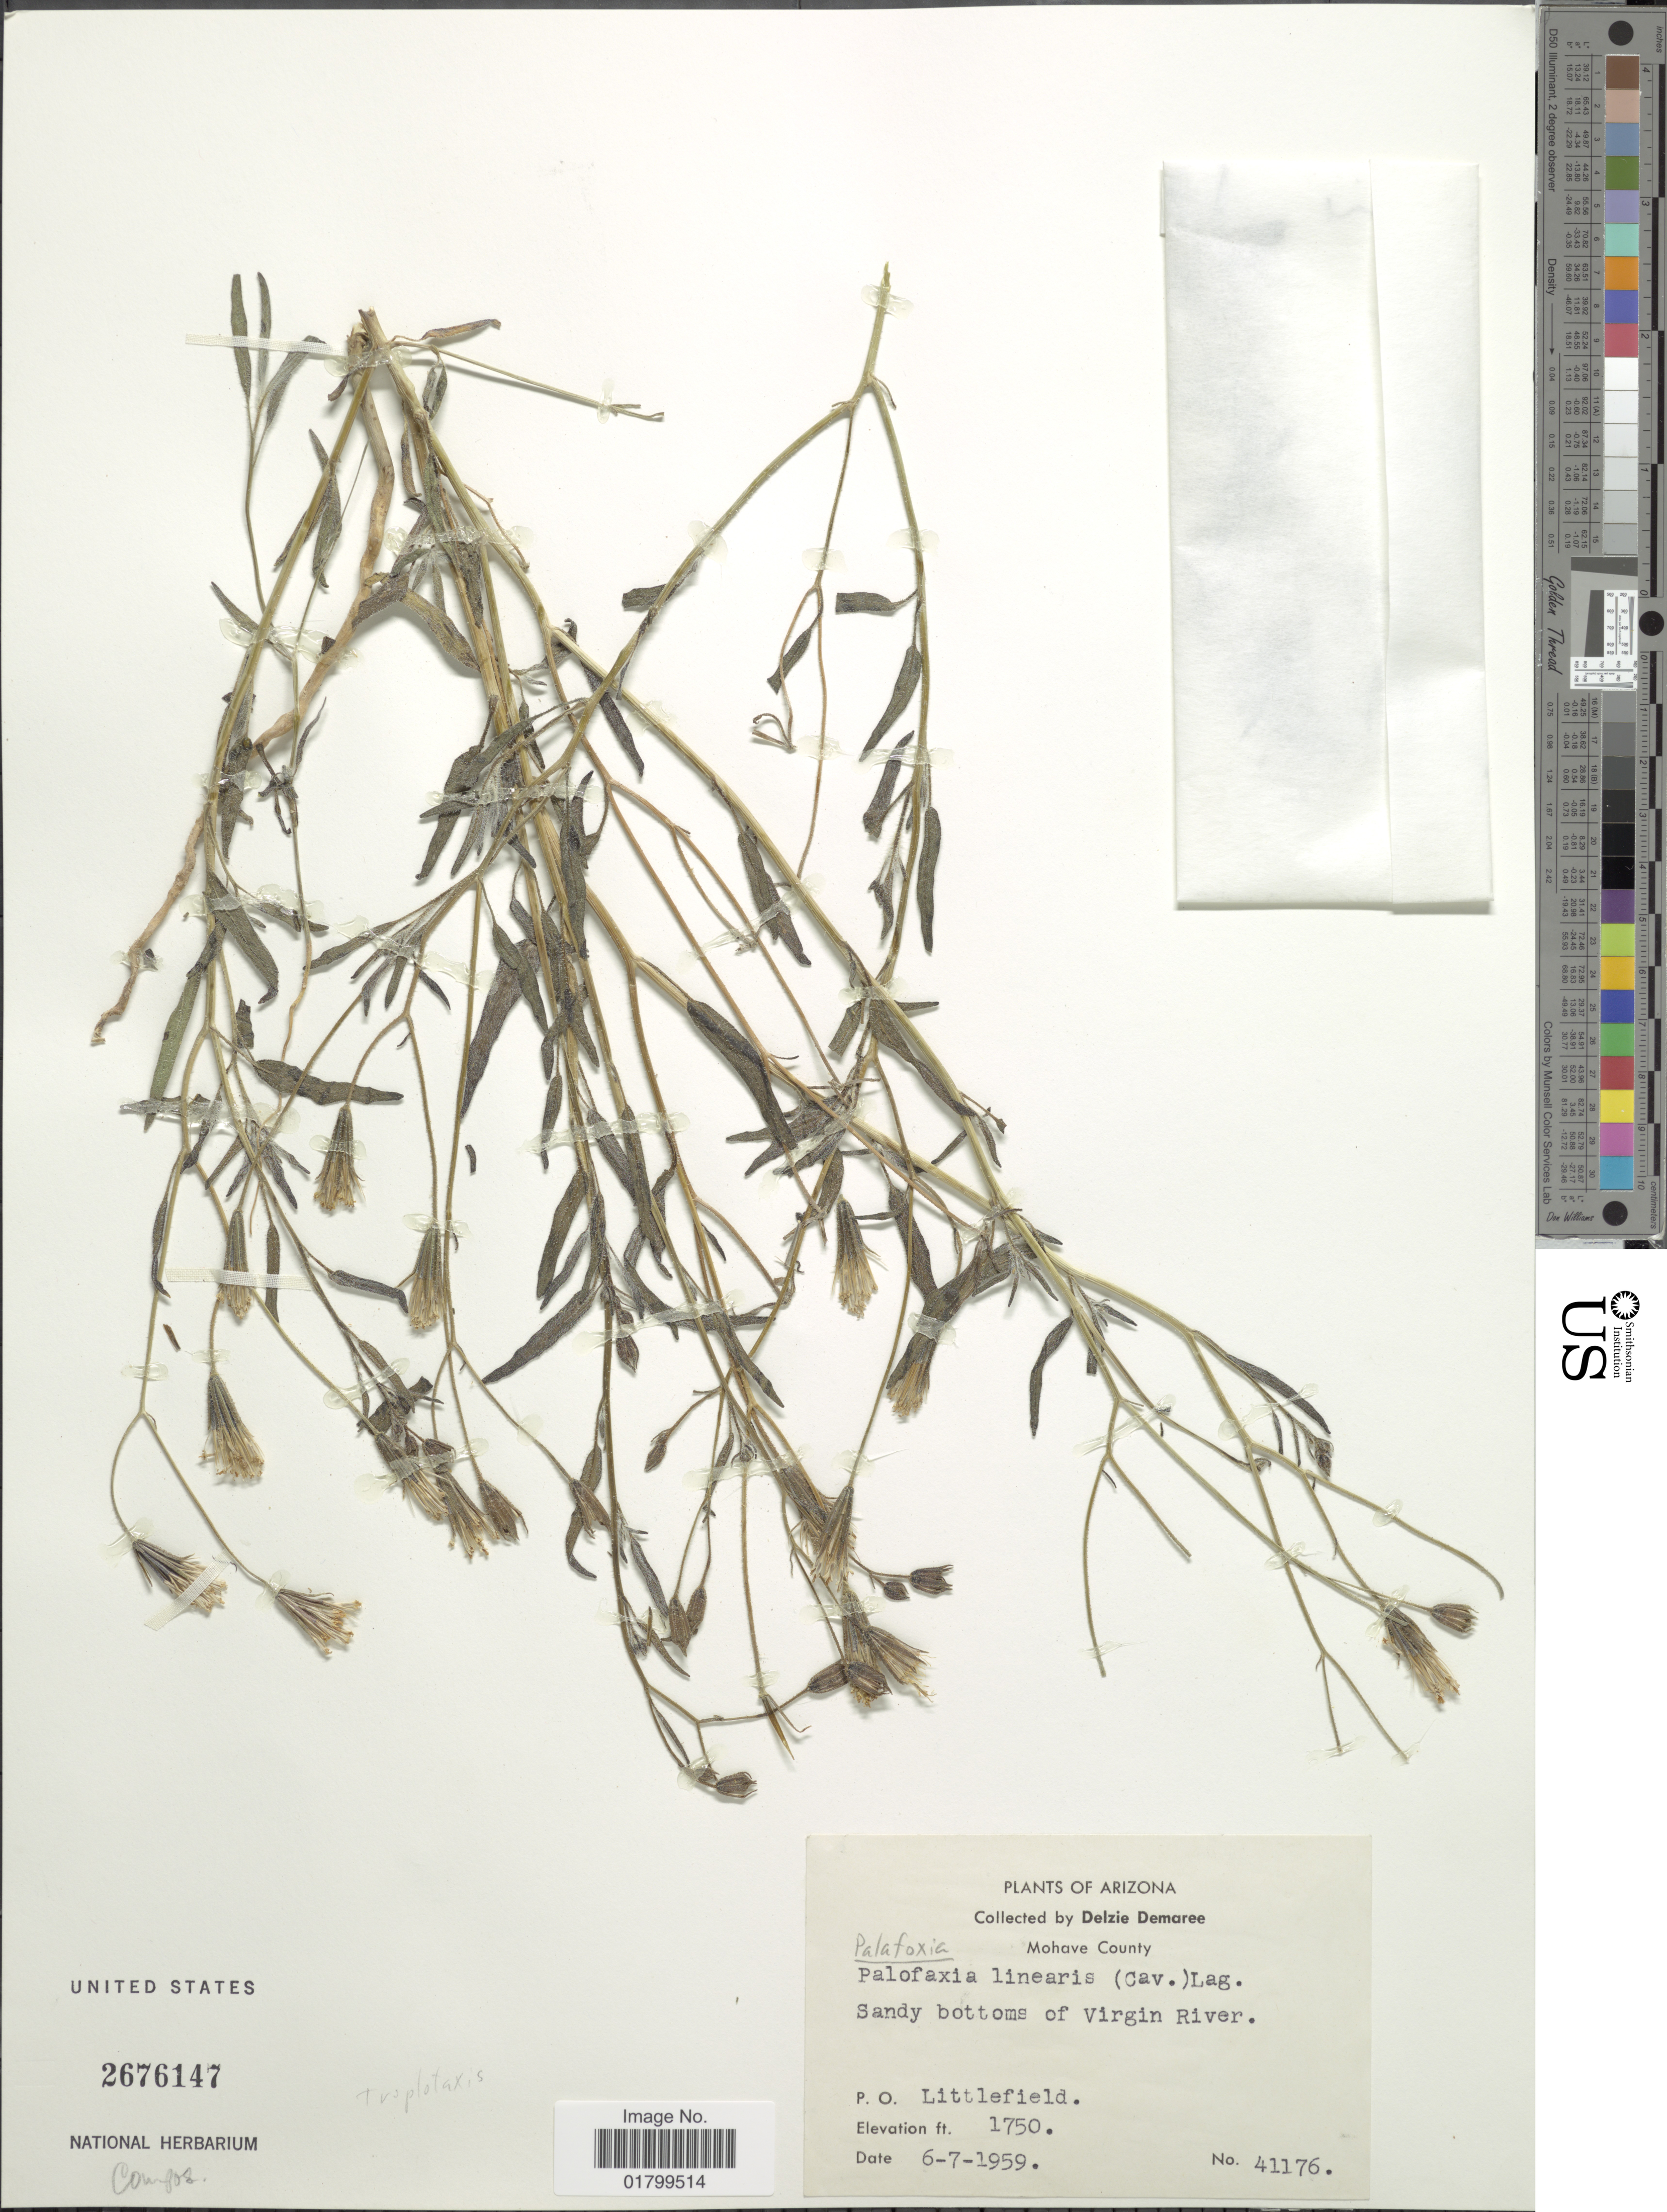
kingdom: Plantae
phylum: Tracheophyta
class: Magnoliopsida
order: Asterales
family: Asteraceae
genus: Palafoxia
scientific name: Palafoxia arida var. arida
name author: B.L. Turner & M.I. Morris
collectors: D. Demaree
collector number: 41176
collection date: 1959-07-06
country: United States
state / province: Arizona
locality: Mohave County, Sandy bottoms of Virgin River, P. O. Littlefield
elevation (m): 533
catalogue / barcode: US 2676147